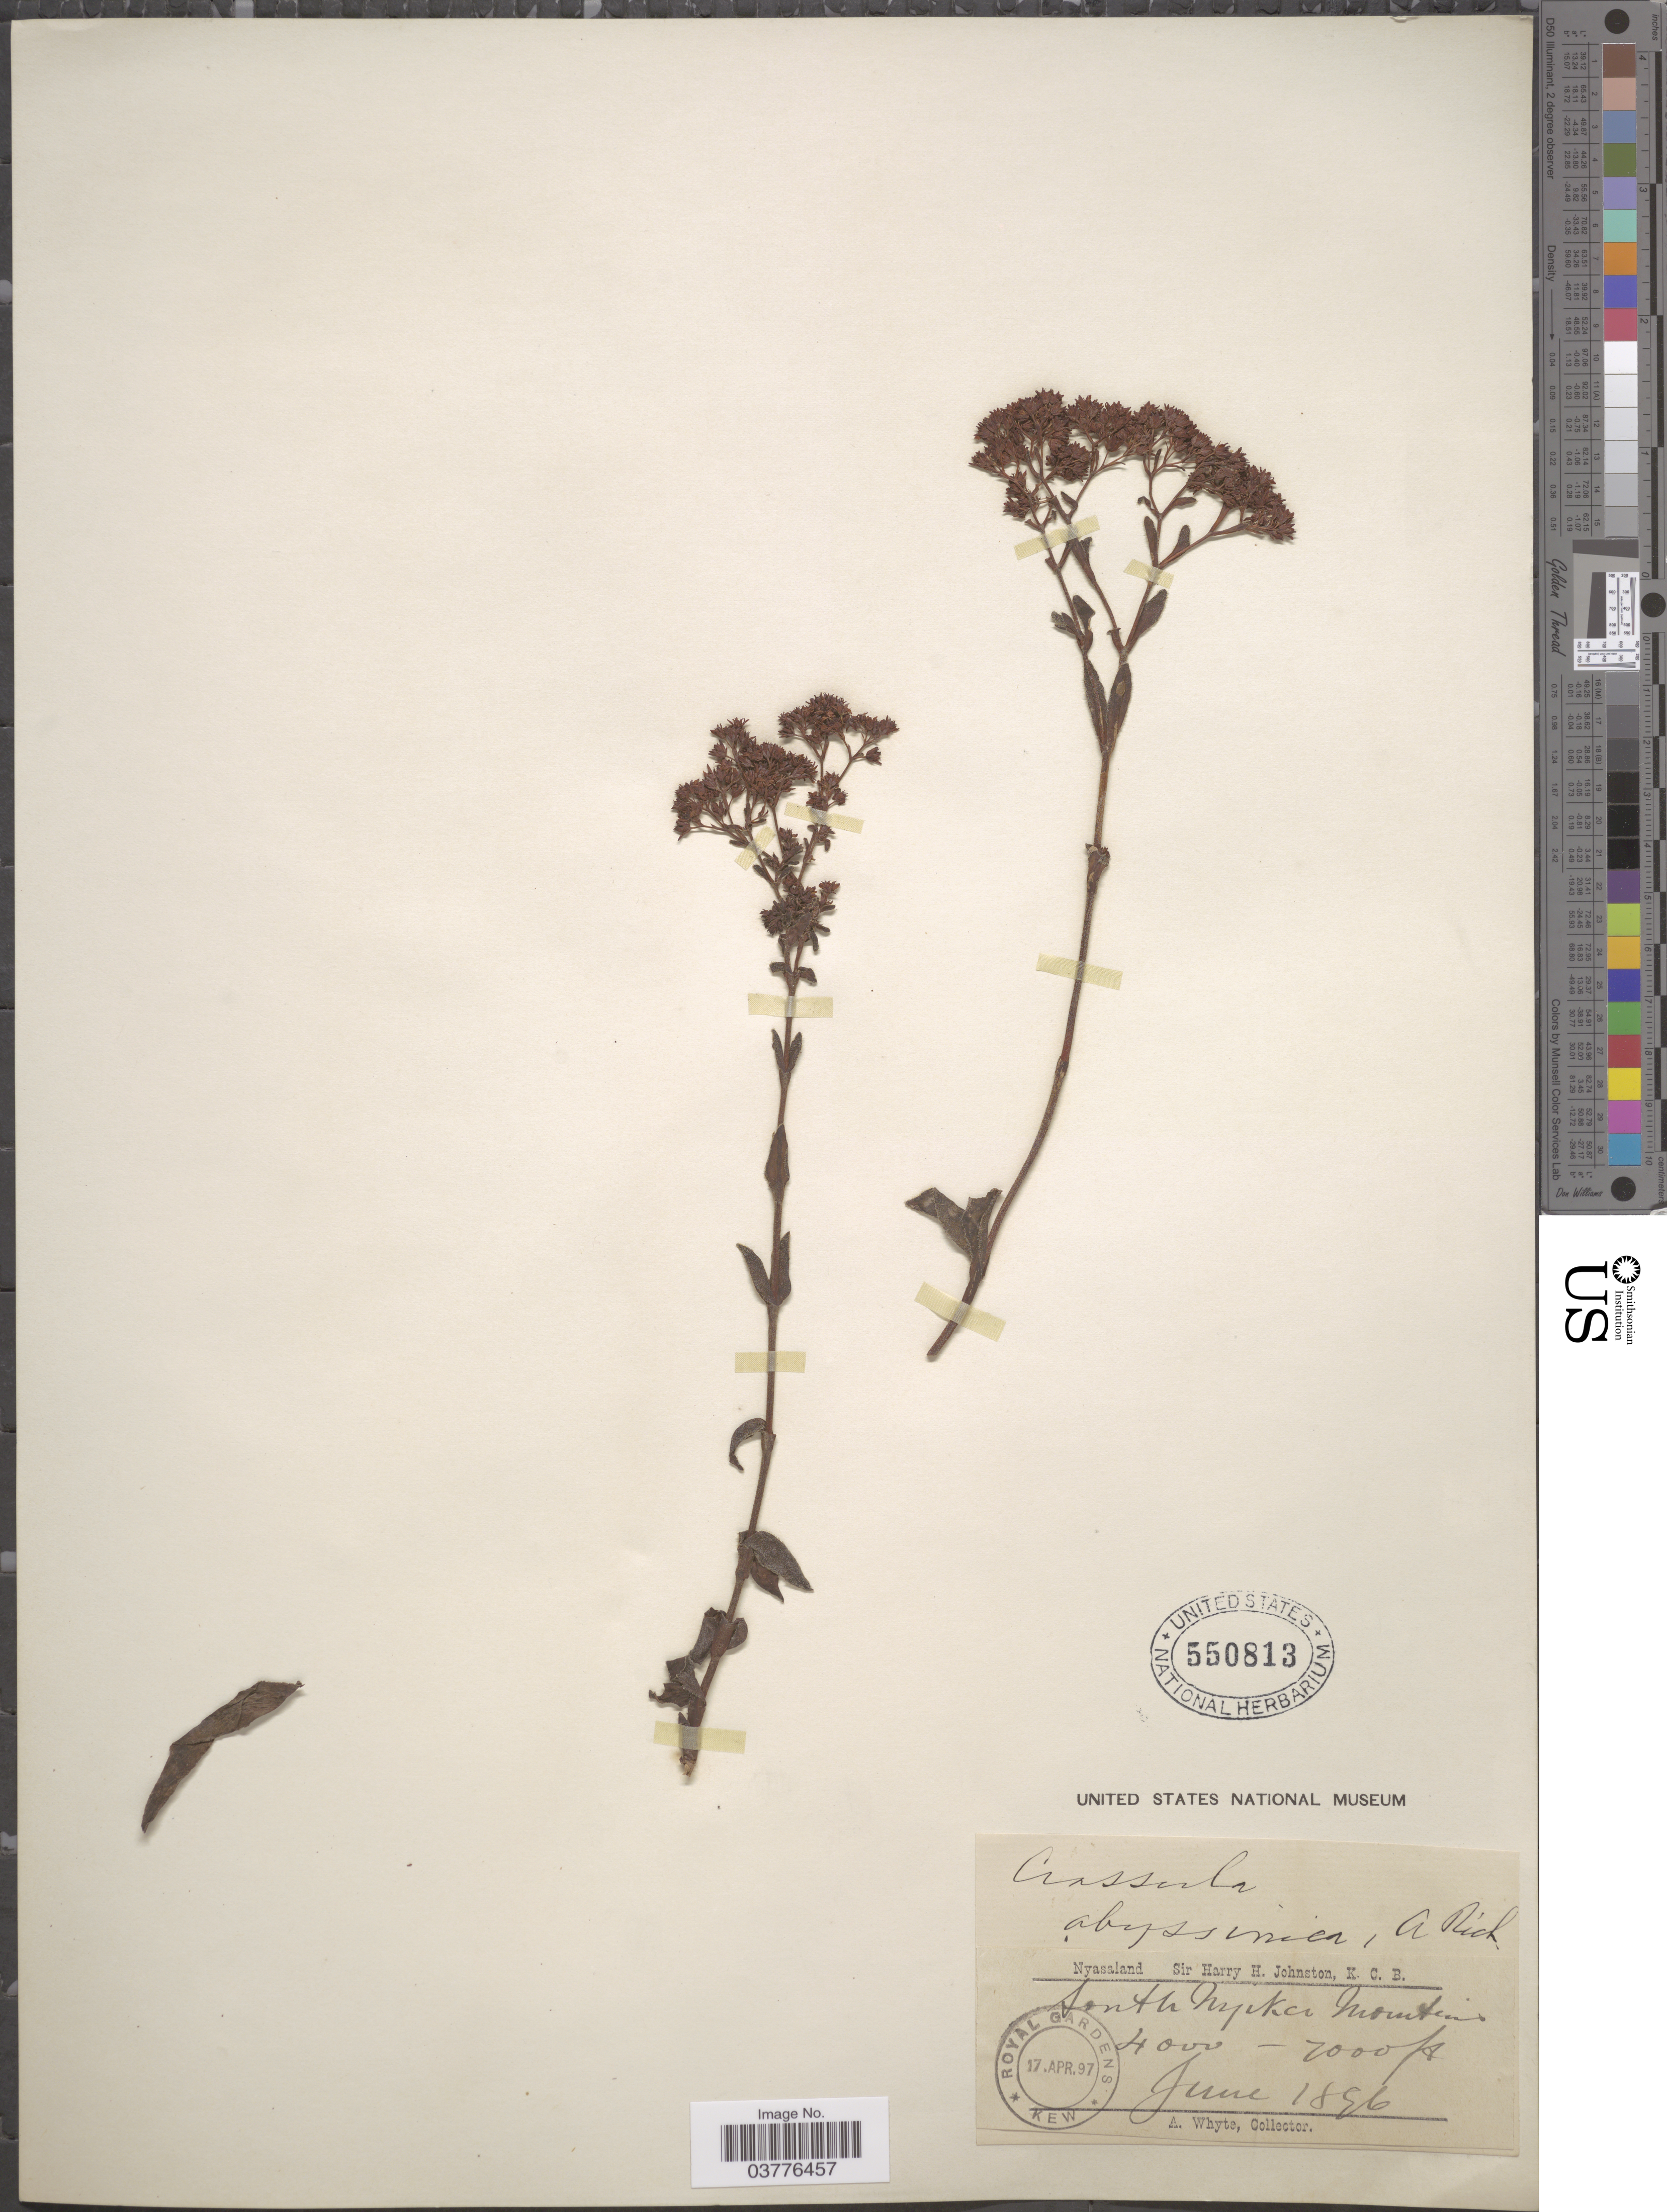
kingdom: Plantae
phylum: Tracheophyta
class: Magnoliopsida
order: Saxifragales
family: Crassulaceae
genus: Crassula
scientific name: Crassula abyssinica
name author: A. Rich.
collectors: A. Whyte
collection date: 1896-06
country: Malawi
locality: South Nyika Mountains.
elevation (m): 1219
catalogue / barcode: US 550813